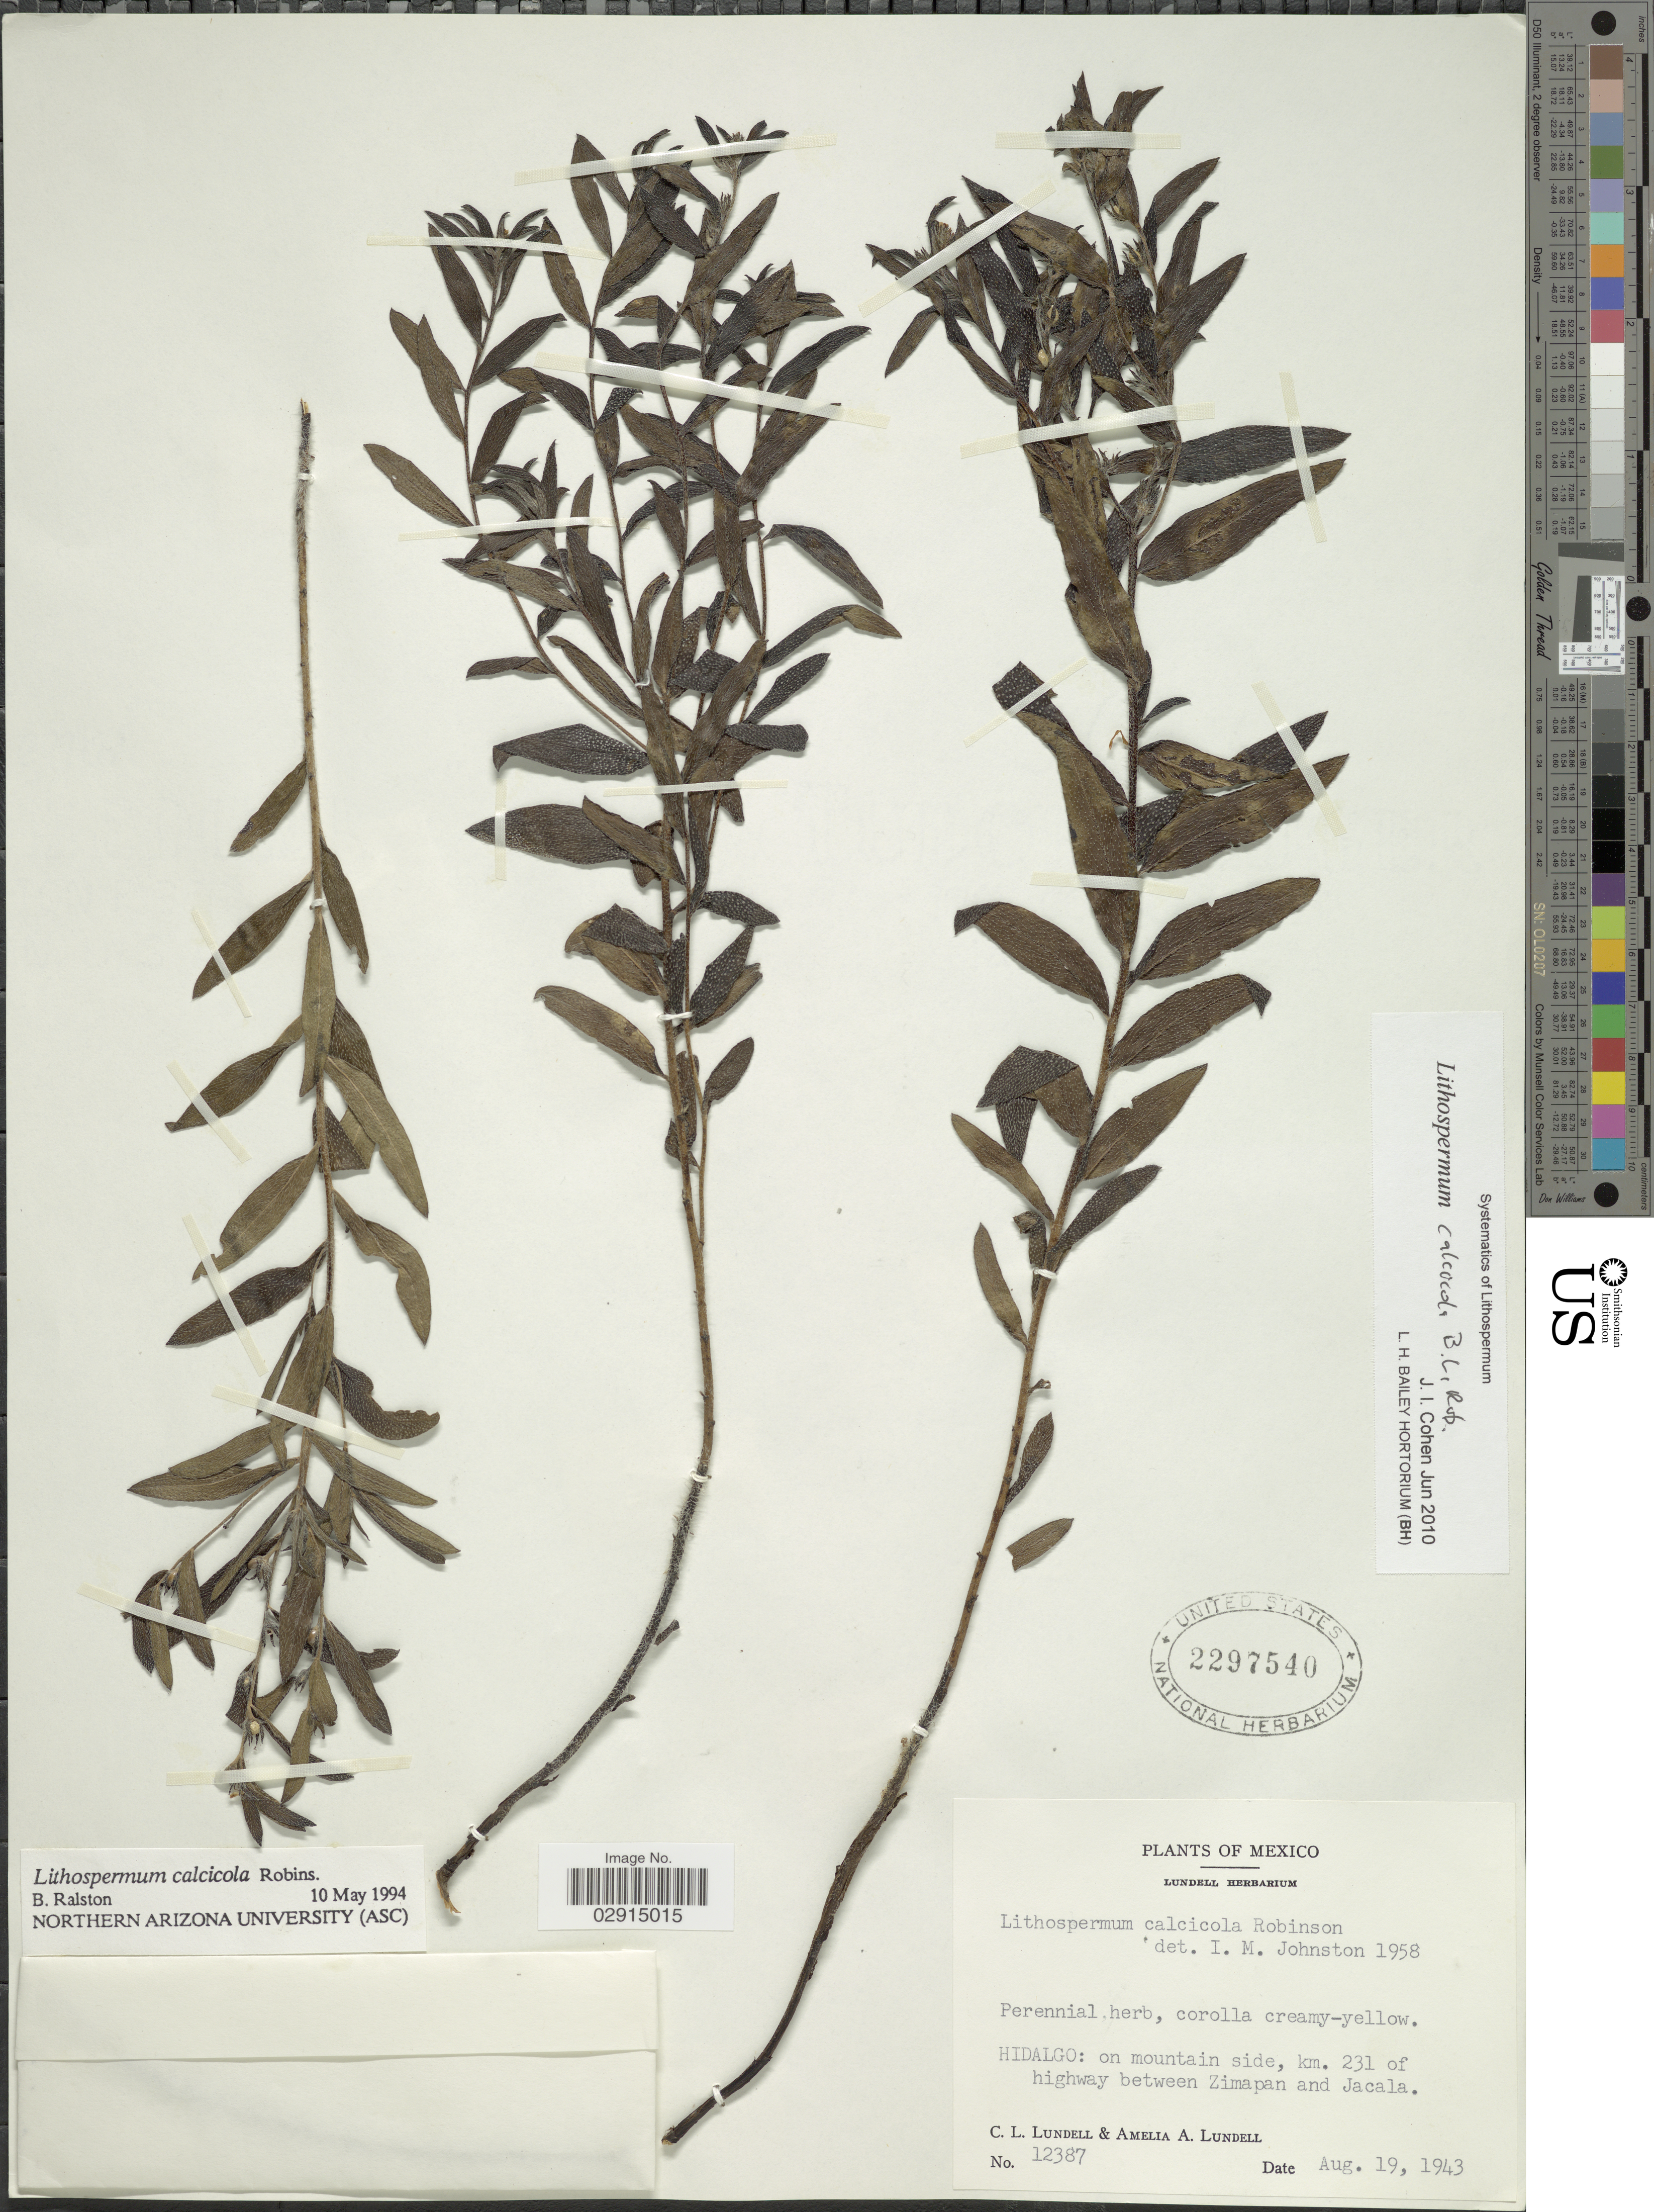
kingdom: Plantae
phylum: Tracheophyta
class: Magnoliopsida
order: Boraginales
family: Boraginaceae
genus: Lithospermum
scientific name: Lithospermum calcicola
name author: B.L. Rob.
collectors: C. L. Lundell & A. A. Lundell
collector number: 12387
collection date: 1943-08-19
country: Mexico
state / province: Hidalgo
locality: Hidalgo:on mountain side, km. 231 of highway between Zimapan and Jacala. Mexico.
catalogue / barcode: US 2297540